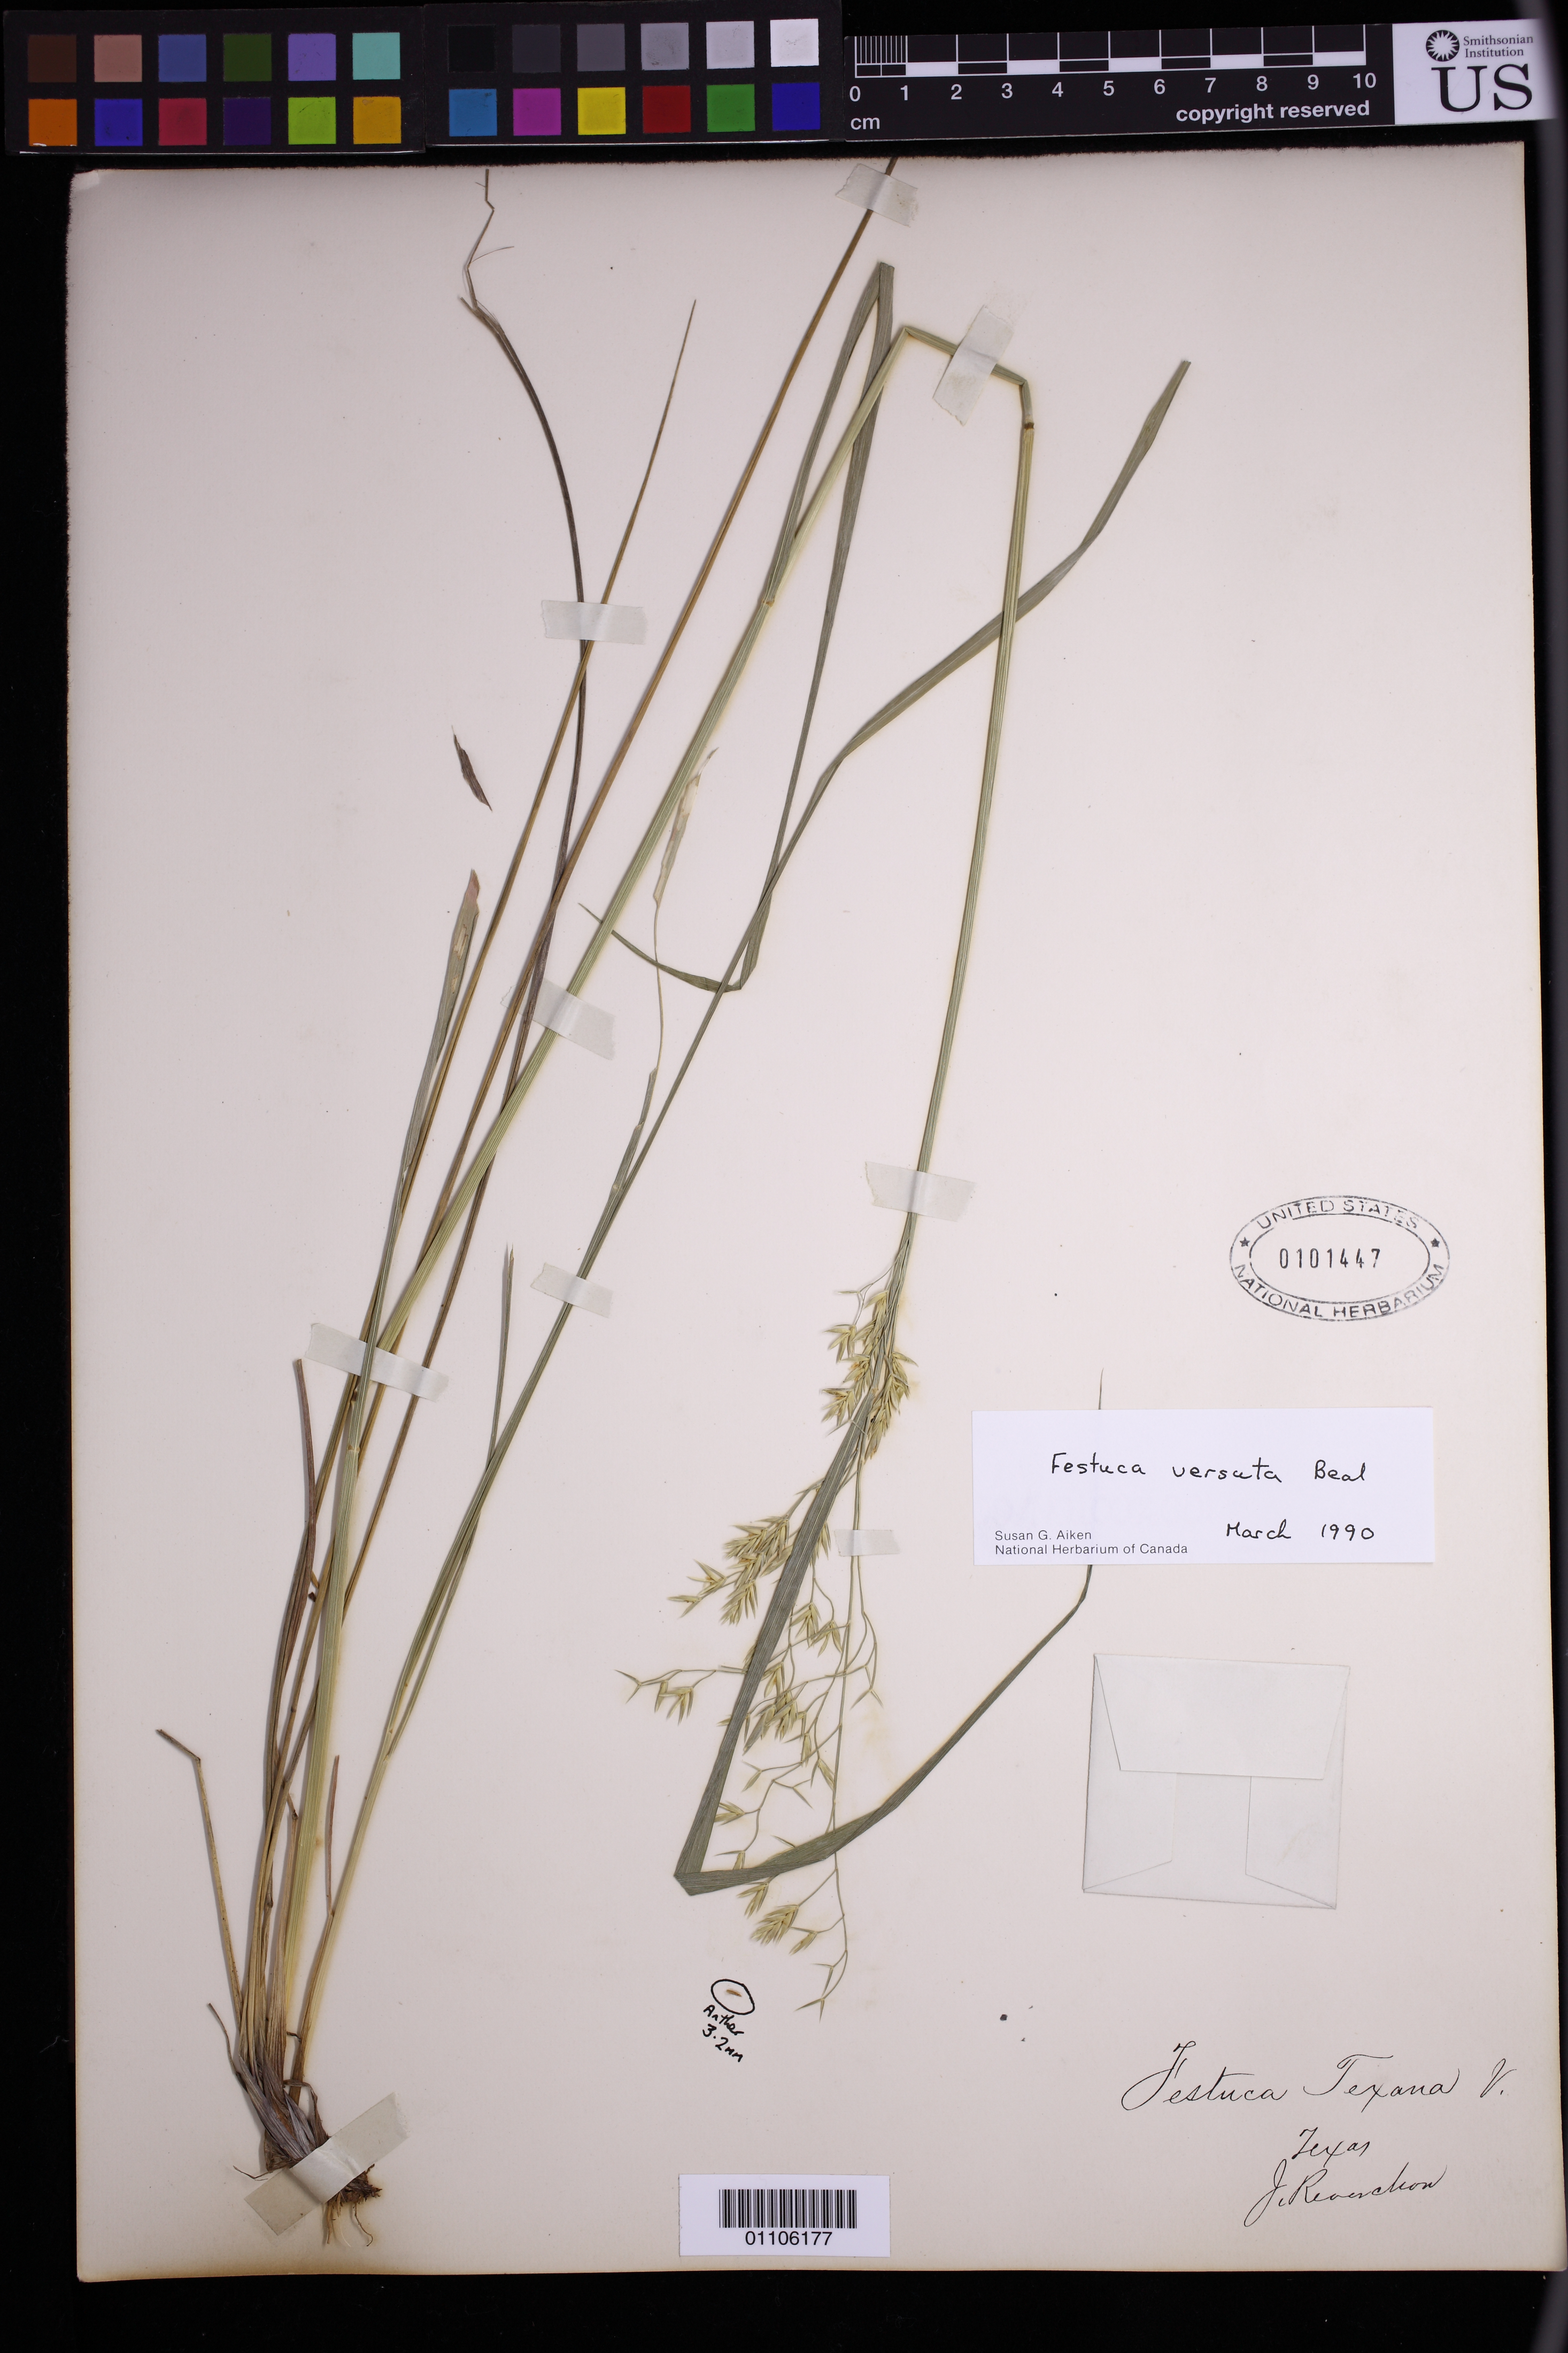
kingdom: Plantae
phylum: Tracheophyta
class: Liliopsida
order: Poales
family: Poaceae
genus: Festuca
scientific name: Festuca texana Vasey, nom. illeg.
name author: Vasey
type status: Possible Type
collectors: J. Reverchon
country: United States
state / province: Texas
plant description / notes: Specimen ex John Donnell Smith herbarium.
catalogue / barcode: US 101447